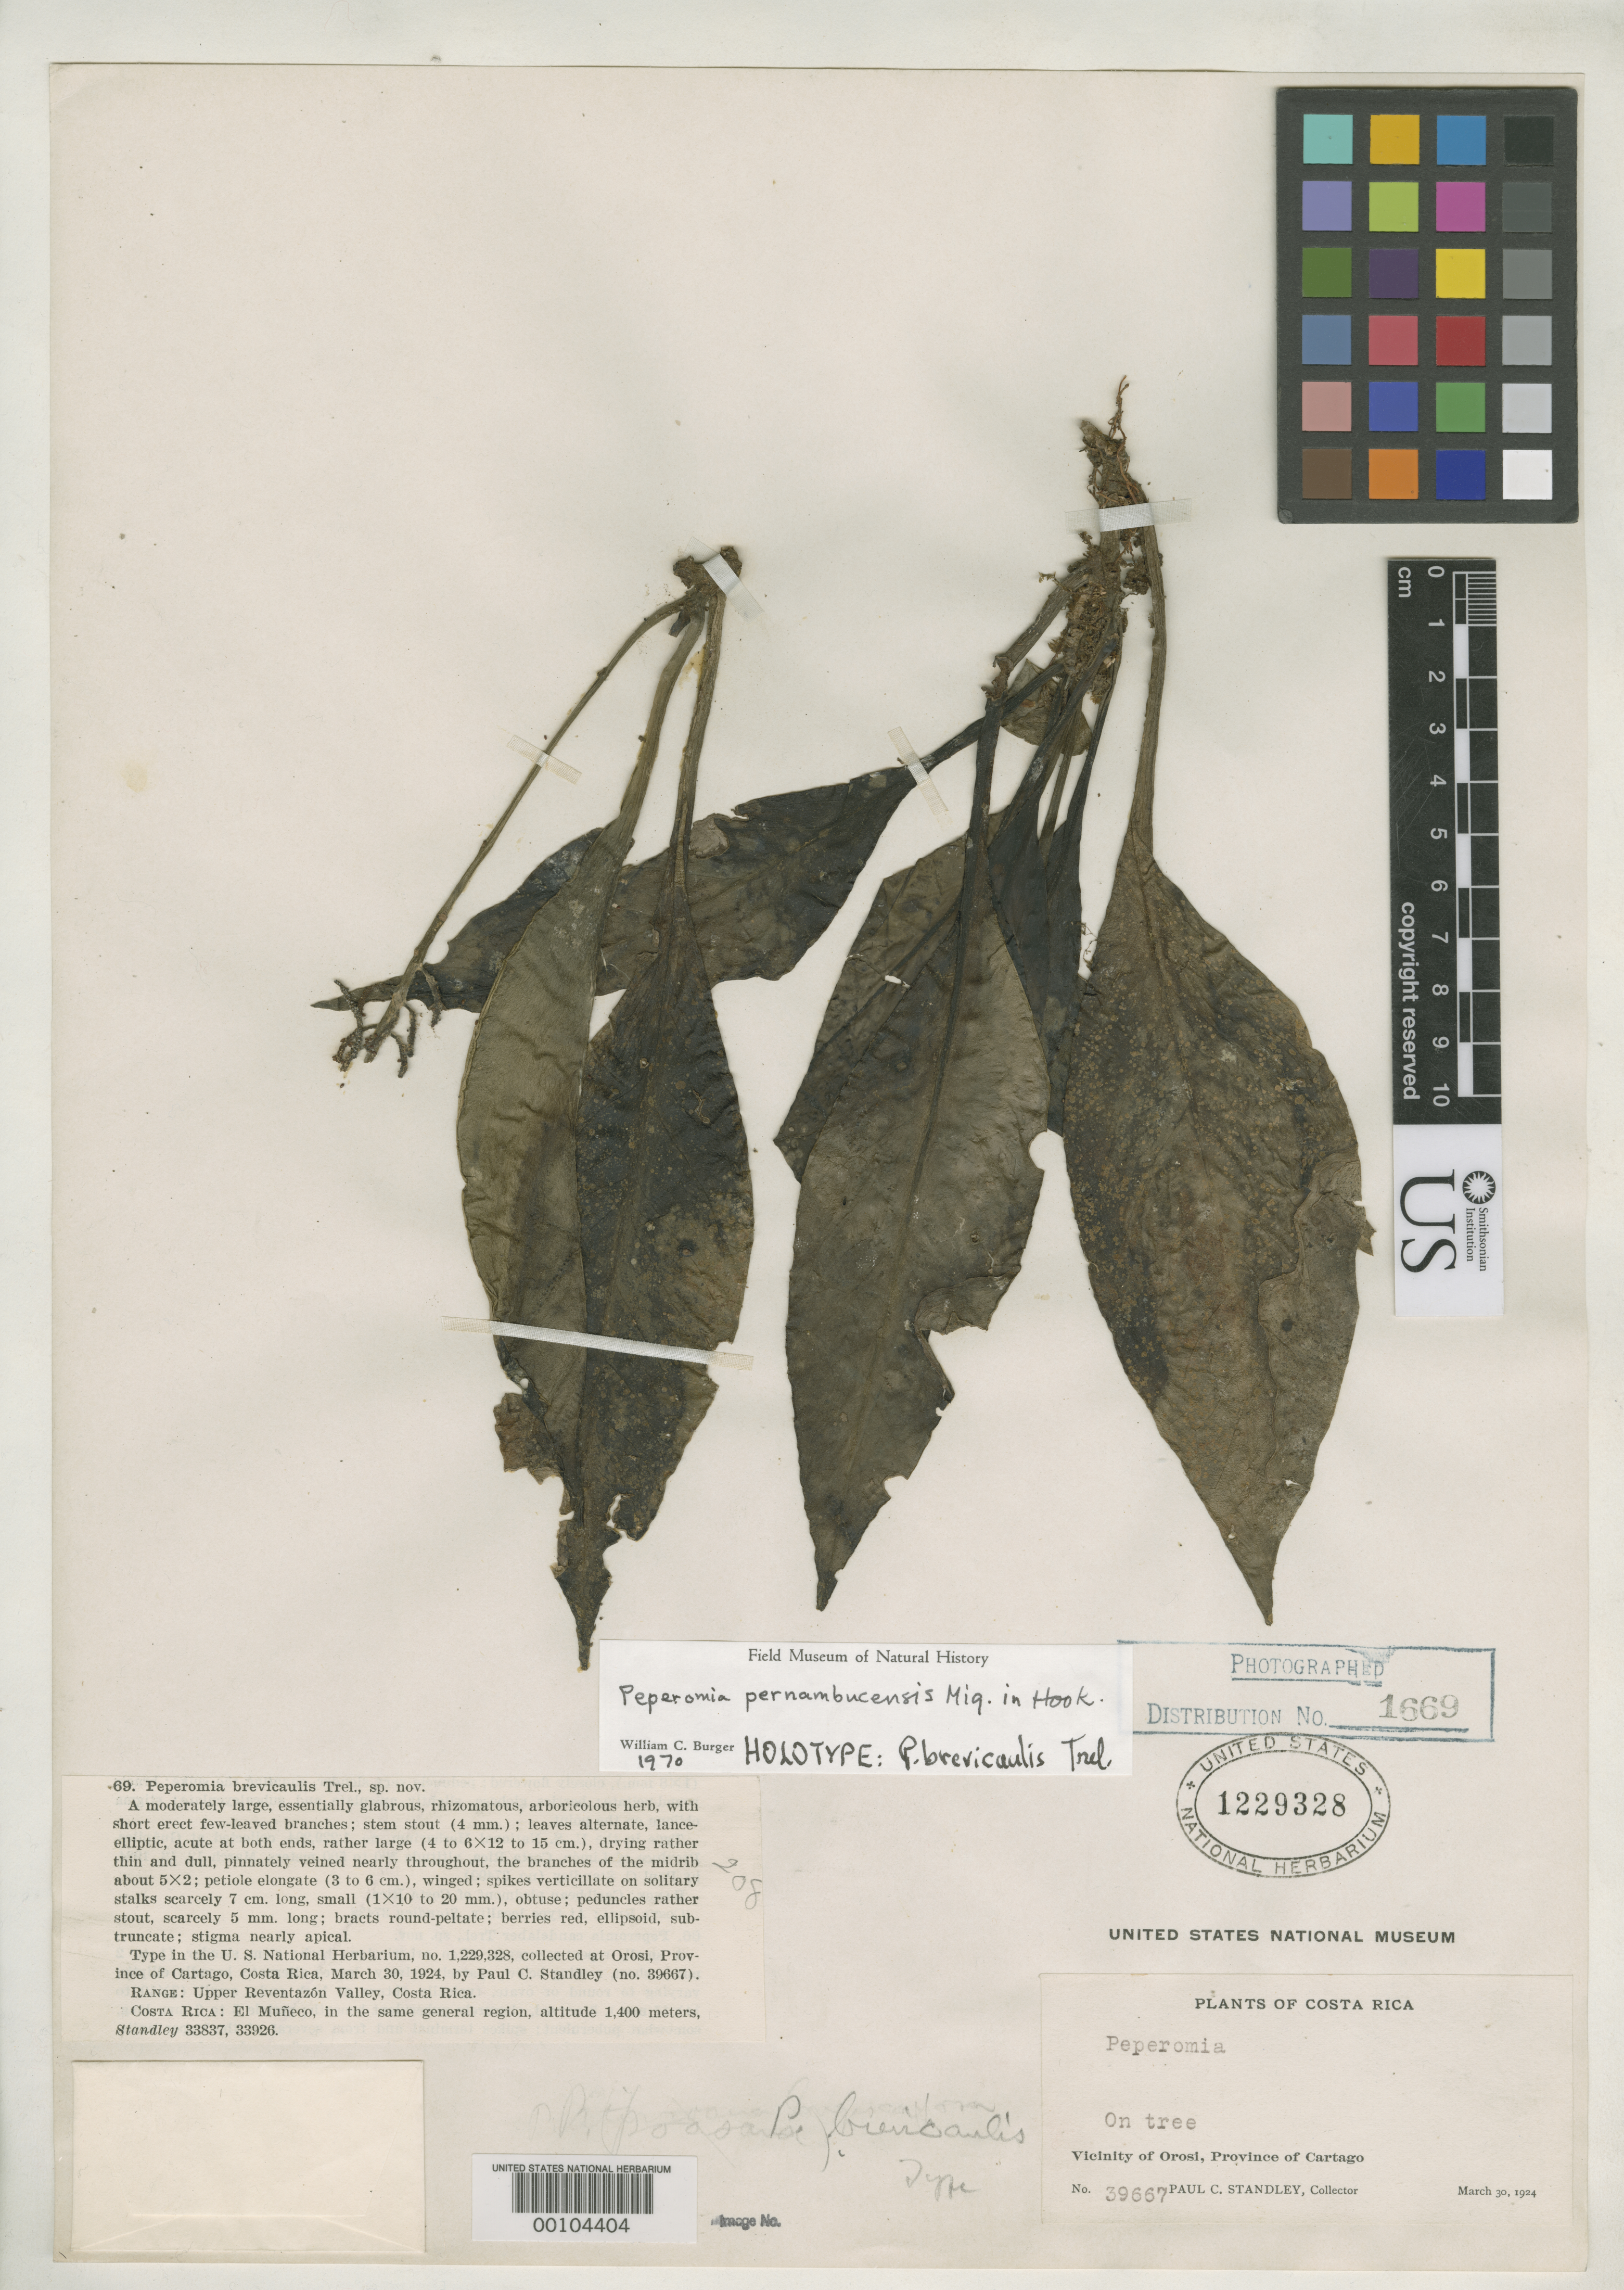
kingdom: Plantae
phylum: Tracheophyta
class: Magnoliopsida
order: Piperales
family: Piperaceae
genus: Peperomia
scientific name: Peperomia brevicaulis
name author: Trel.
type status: Holotype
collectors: P. C. Standley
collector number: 39667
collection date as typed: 30 Mar 1924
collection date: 1924-03-30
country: Costa Rica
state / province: Cartago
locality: Orosi vicinity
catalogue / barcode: US 1229328